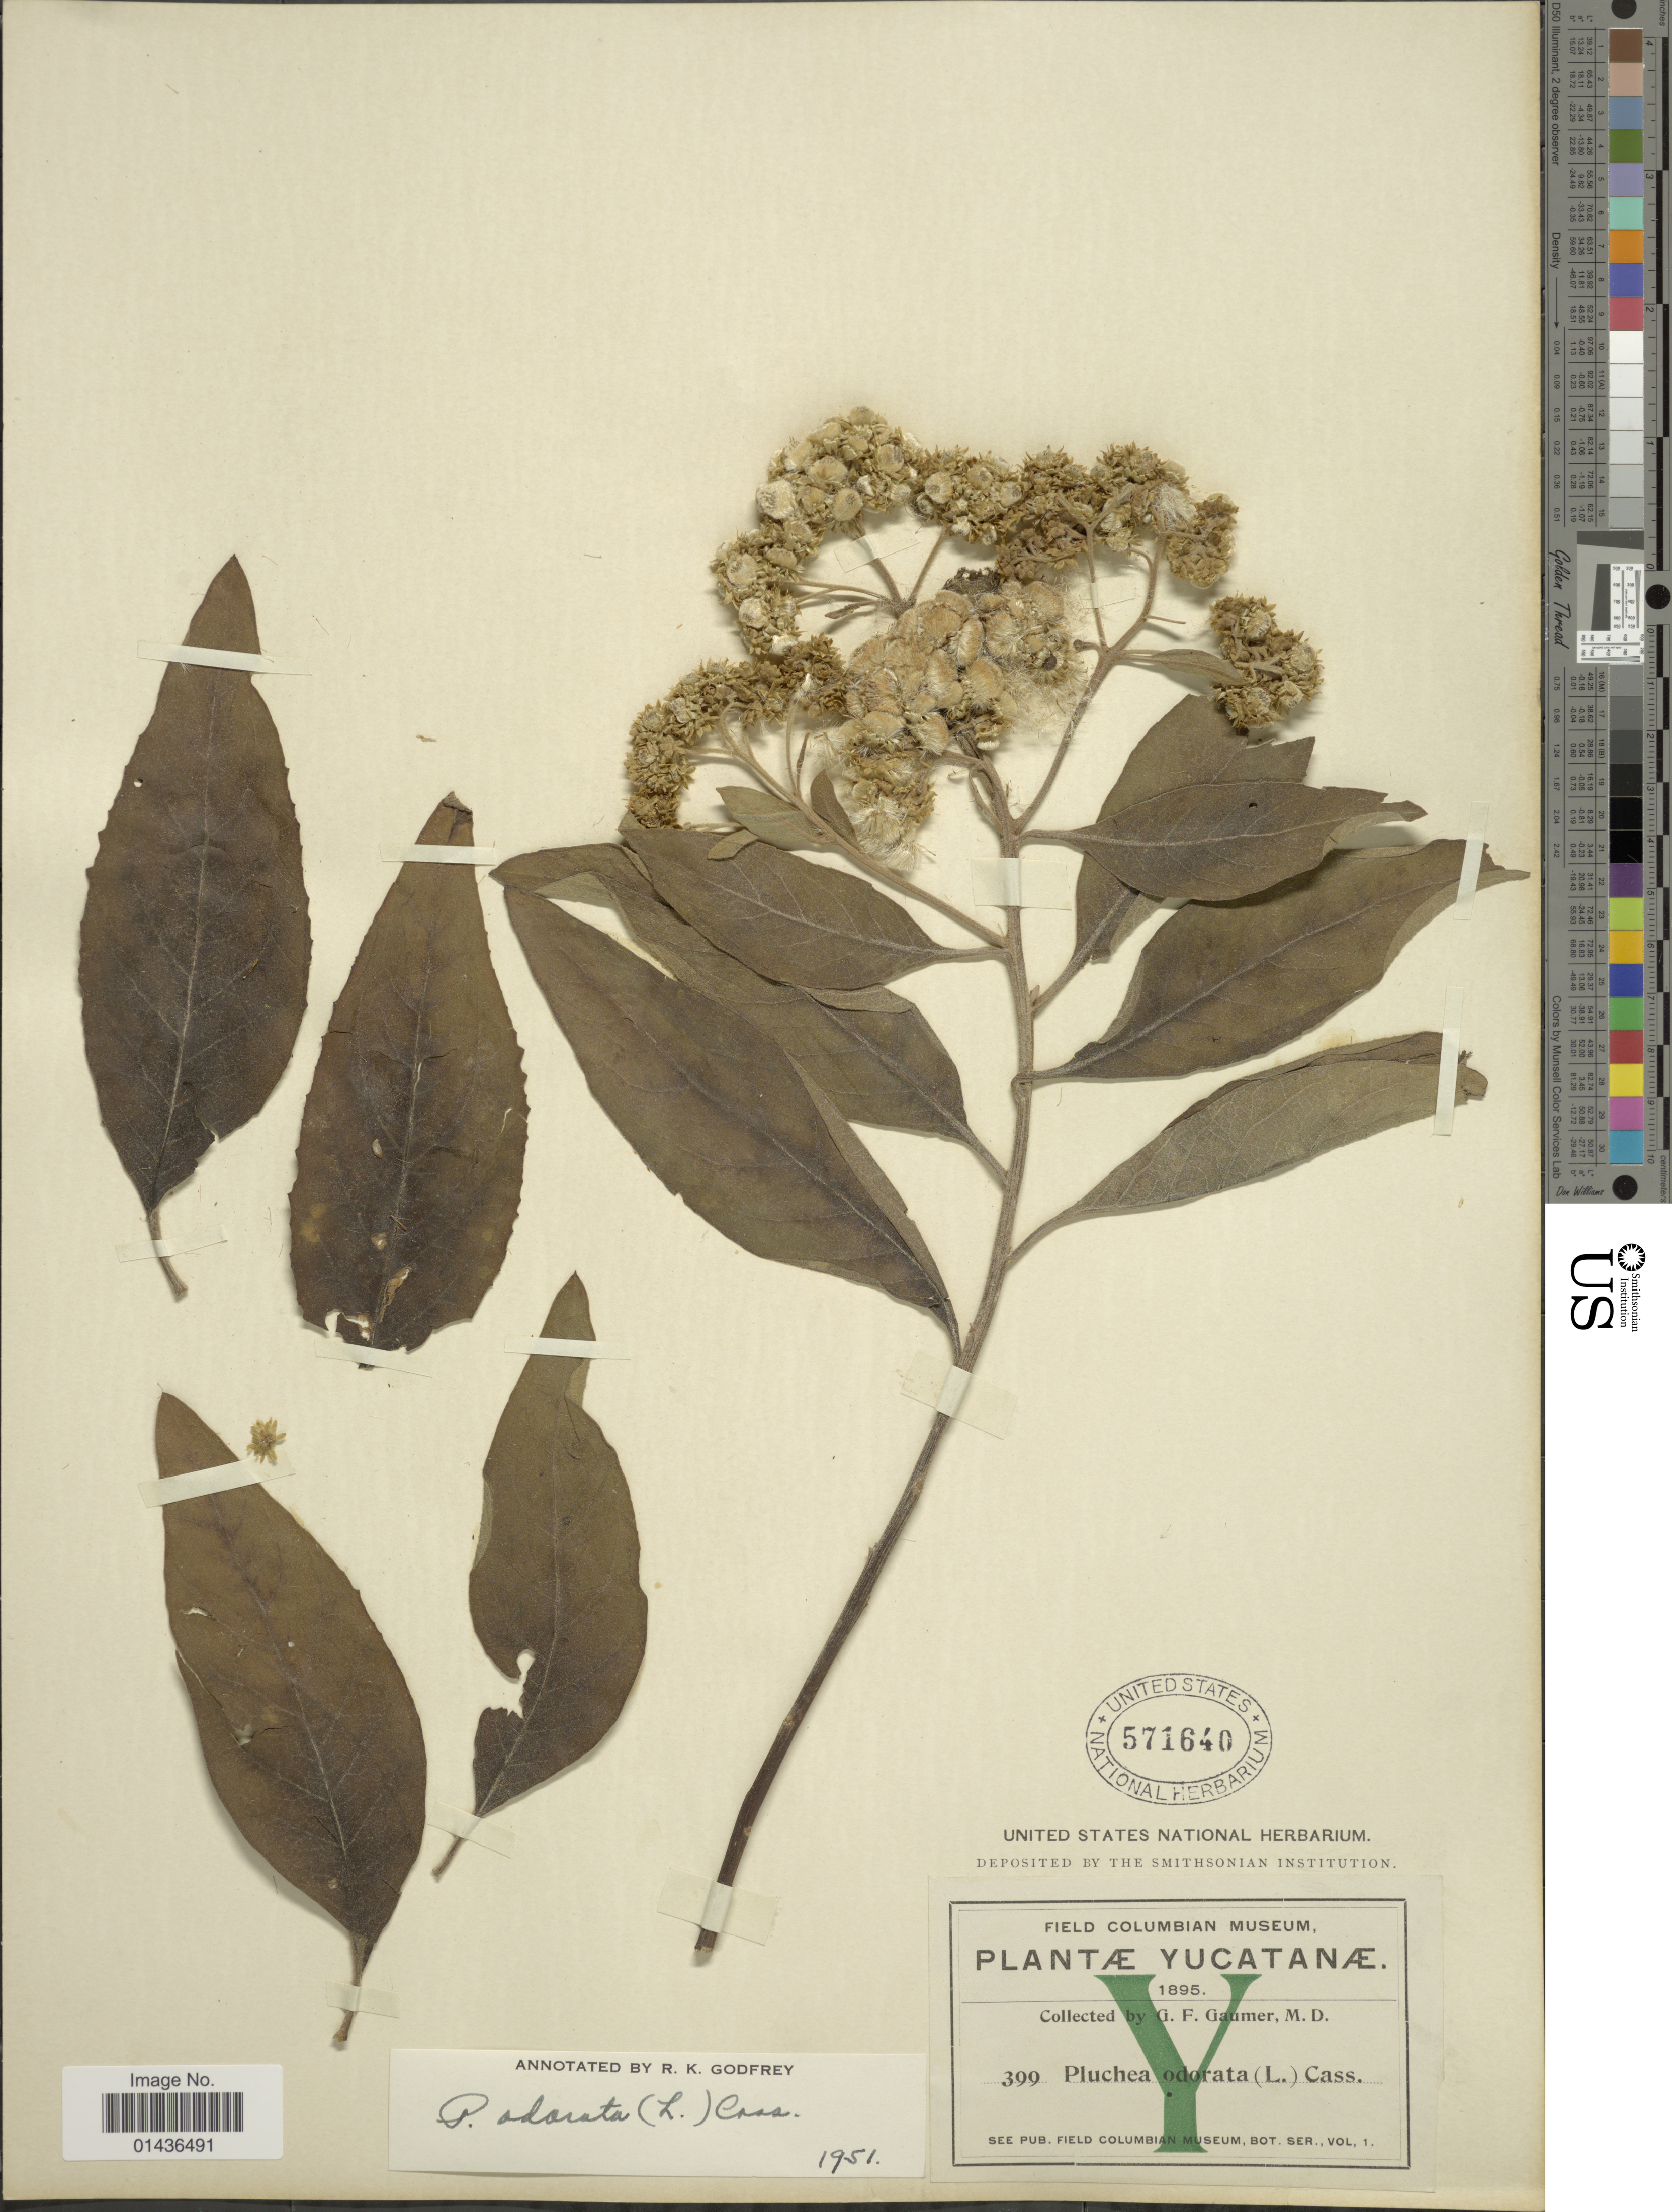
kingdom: Plantae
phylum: Tracheophyta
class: Magnoliopsida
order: Asterales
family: Asteraceae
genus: Pluchea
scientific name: Pluchea carolinensis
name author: (Jacq.) D. Don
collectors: G. F. Gaumer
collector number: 399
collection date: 1895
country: Mexico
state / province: Yucatán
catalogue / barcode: US 571640